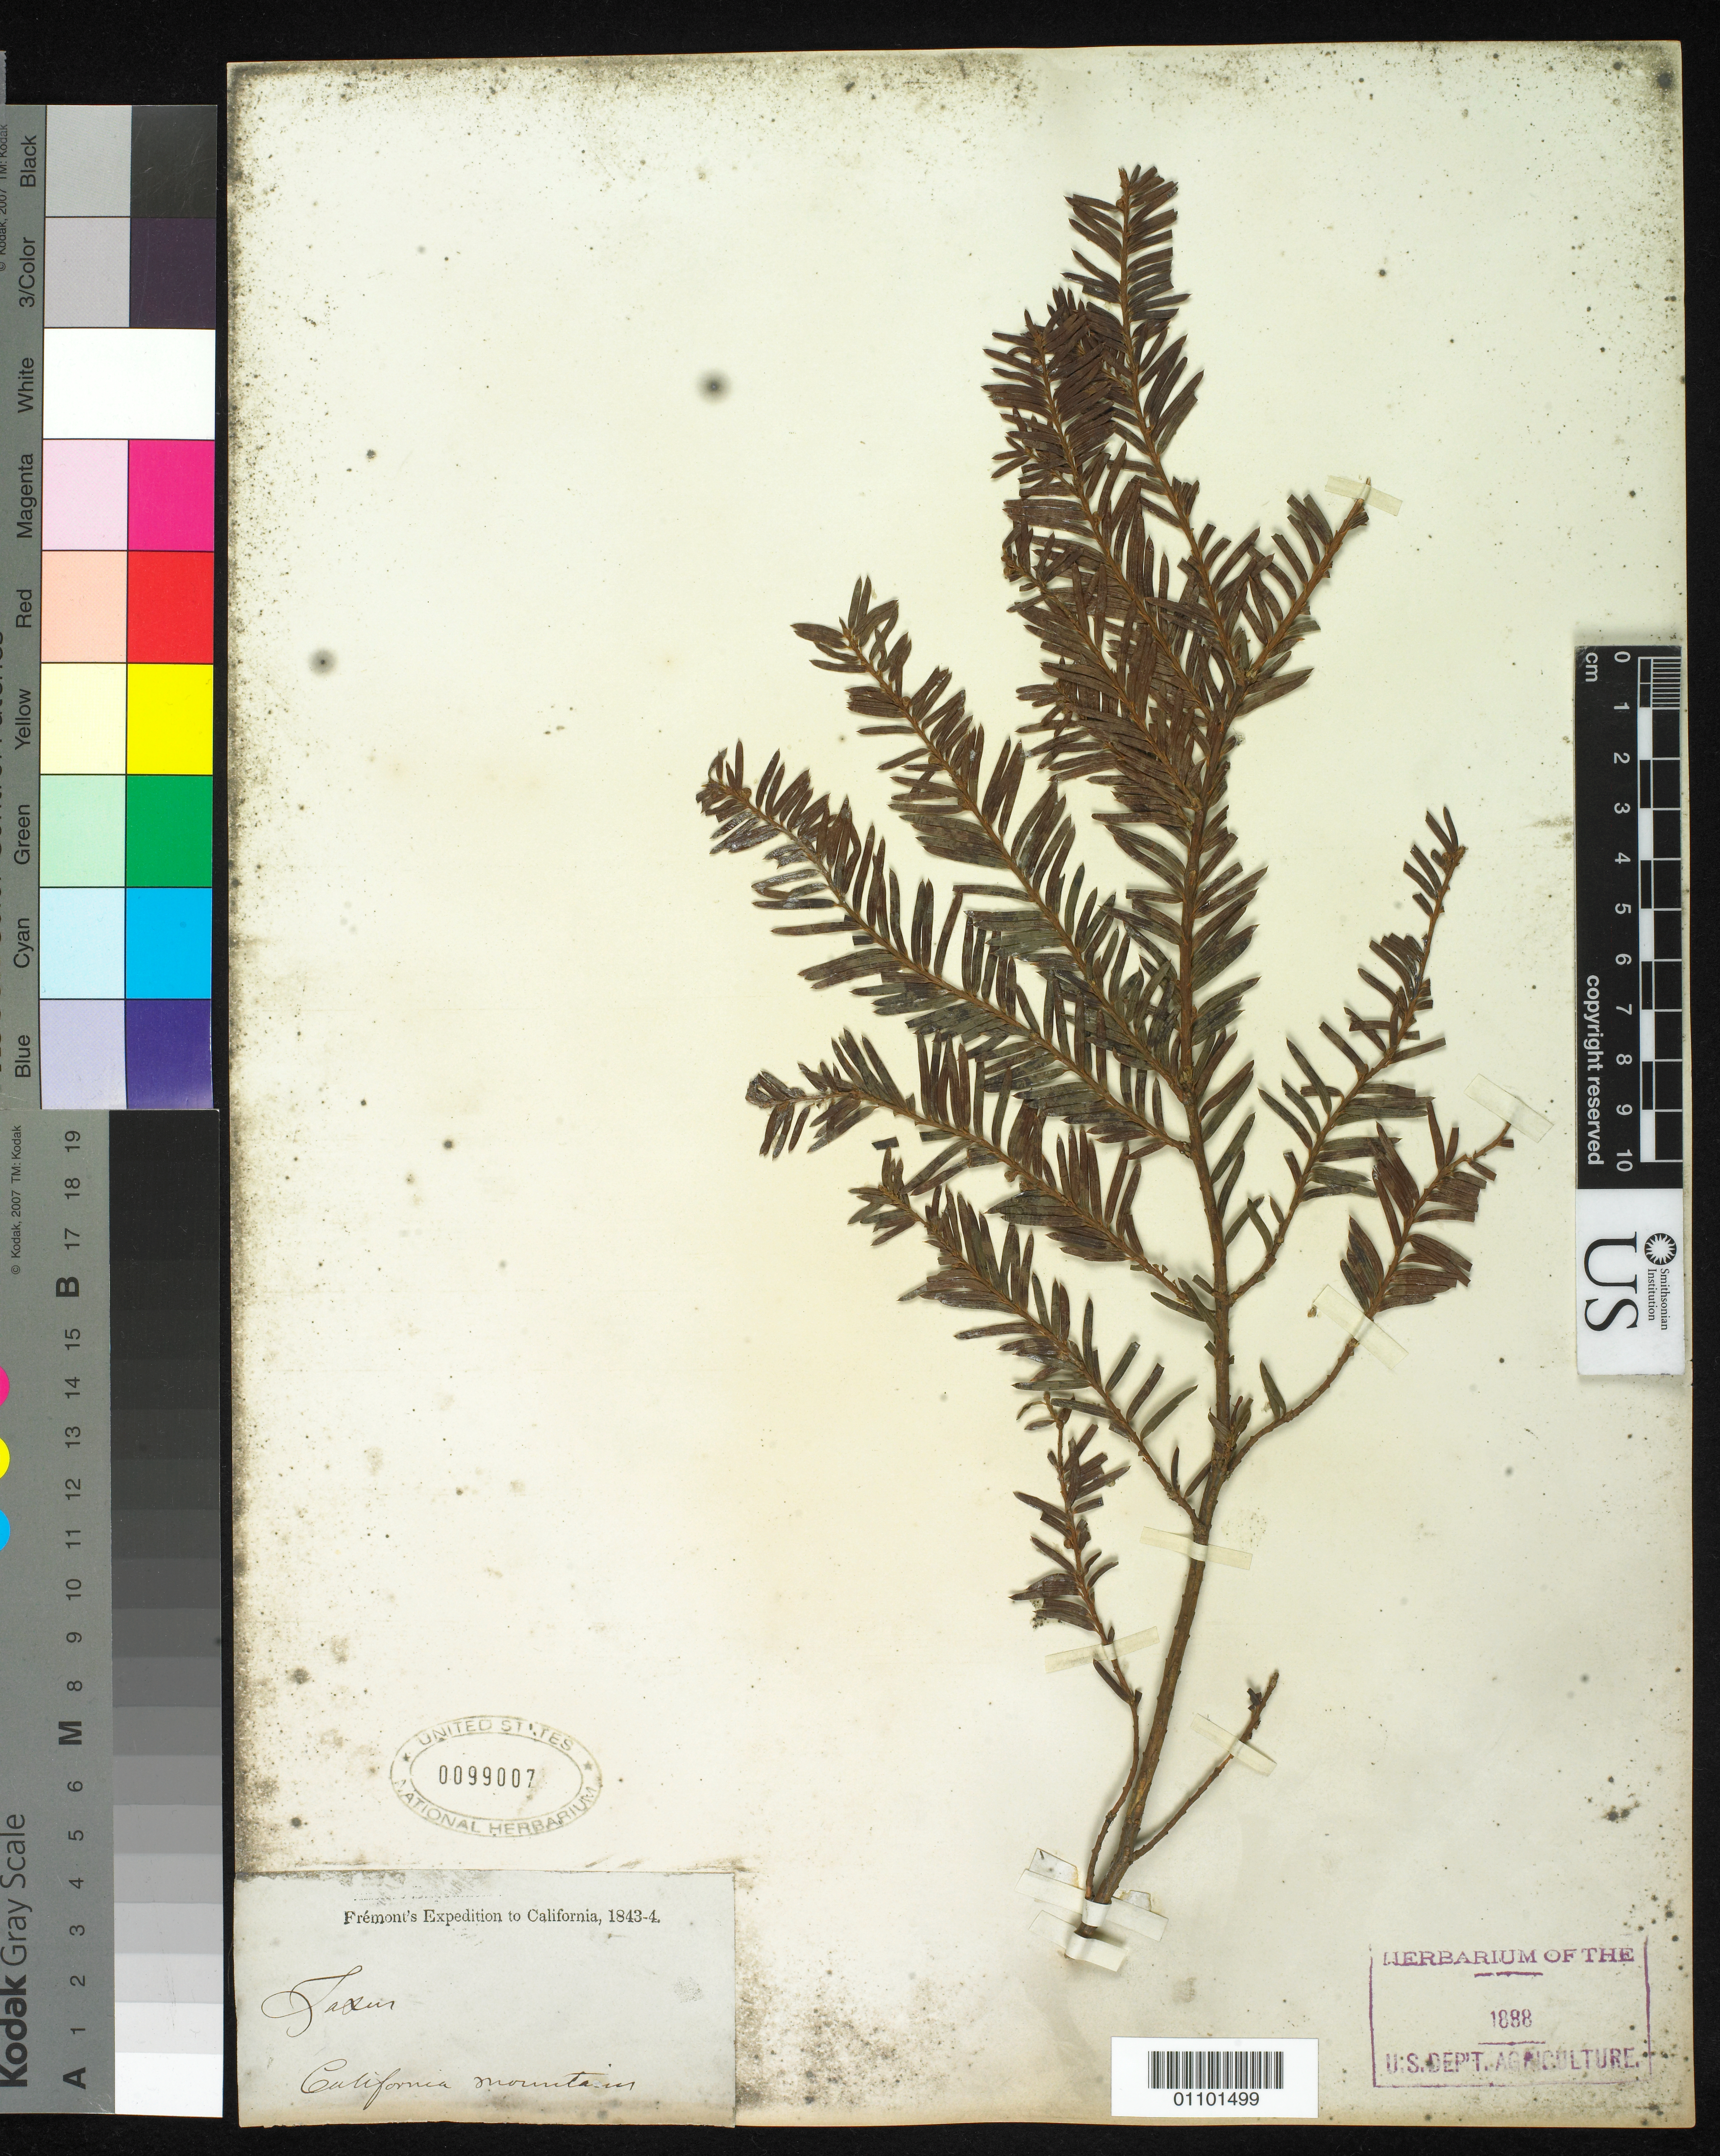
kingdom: Plantae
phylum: Tracheophyta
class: Pinopsida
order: Pinales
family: Taxaceae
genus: Taxus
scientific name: Taxus sp.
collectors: J. C. Frémont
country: United States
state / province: California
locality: California mountains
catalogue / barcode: US 99007